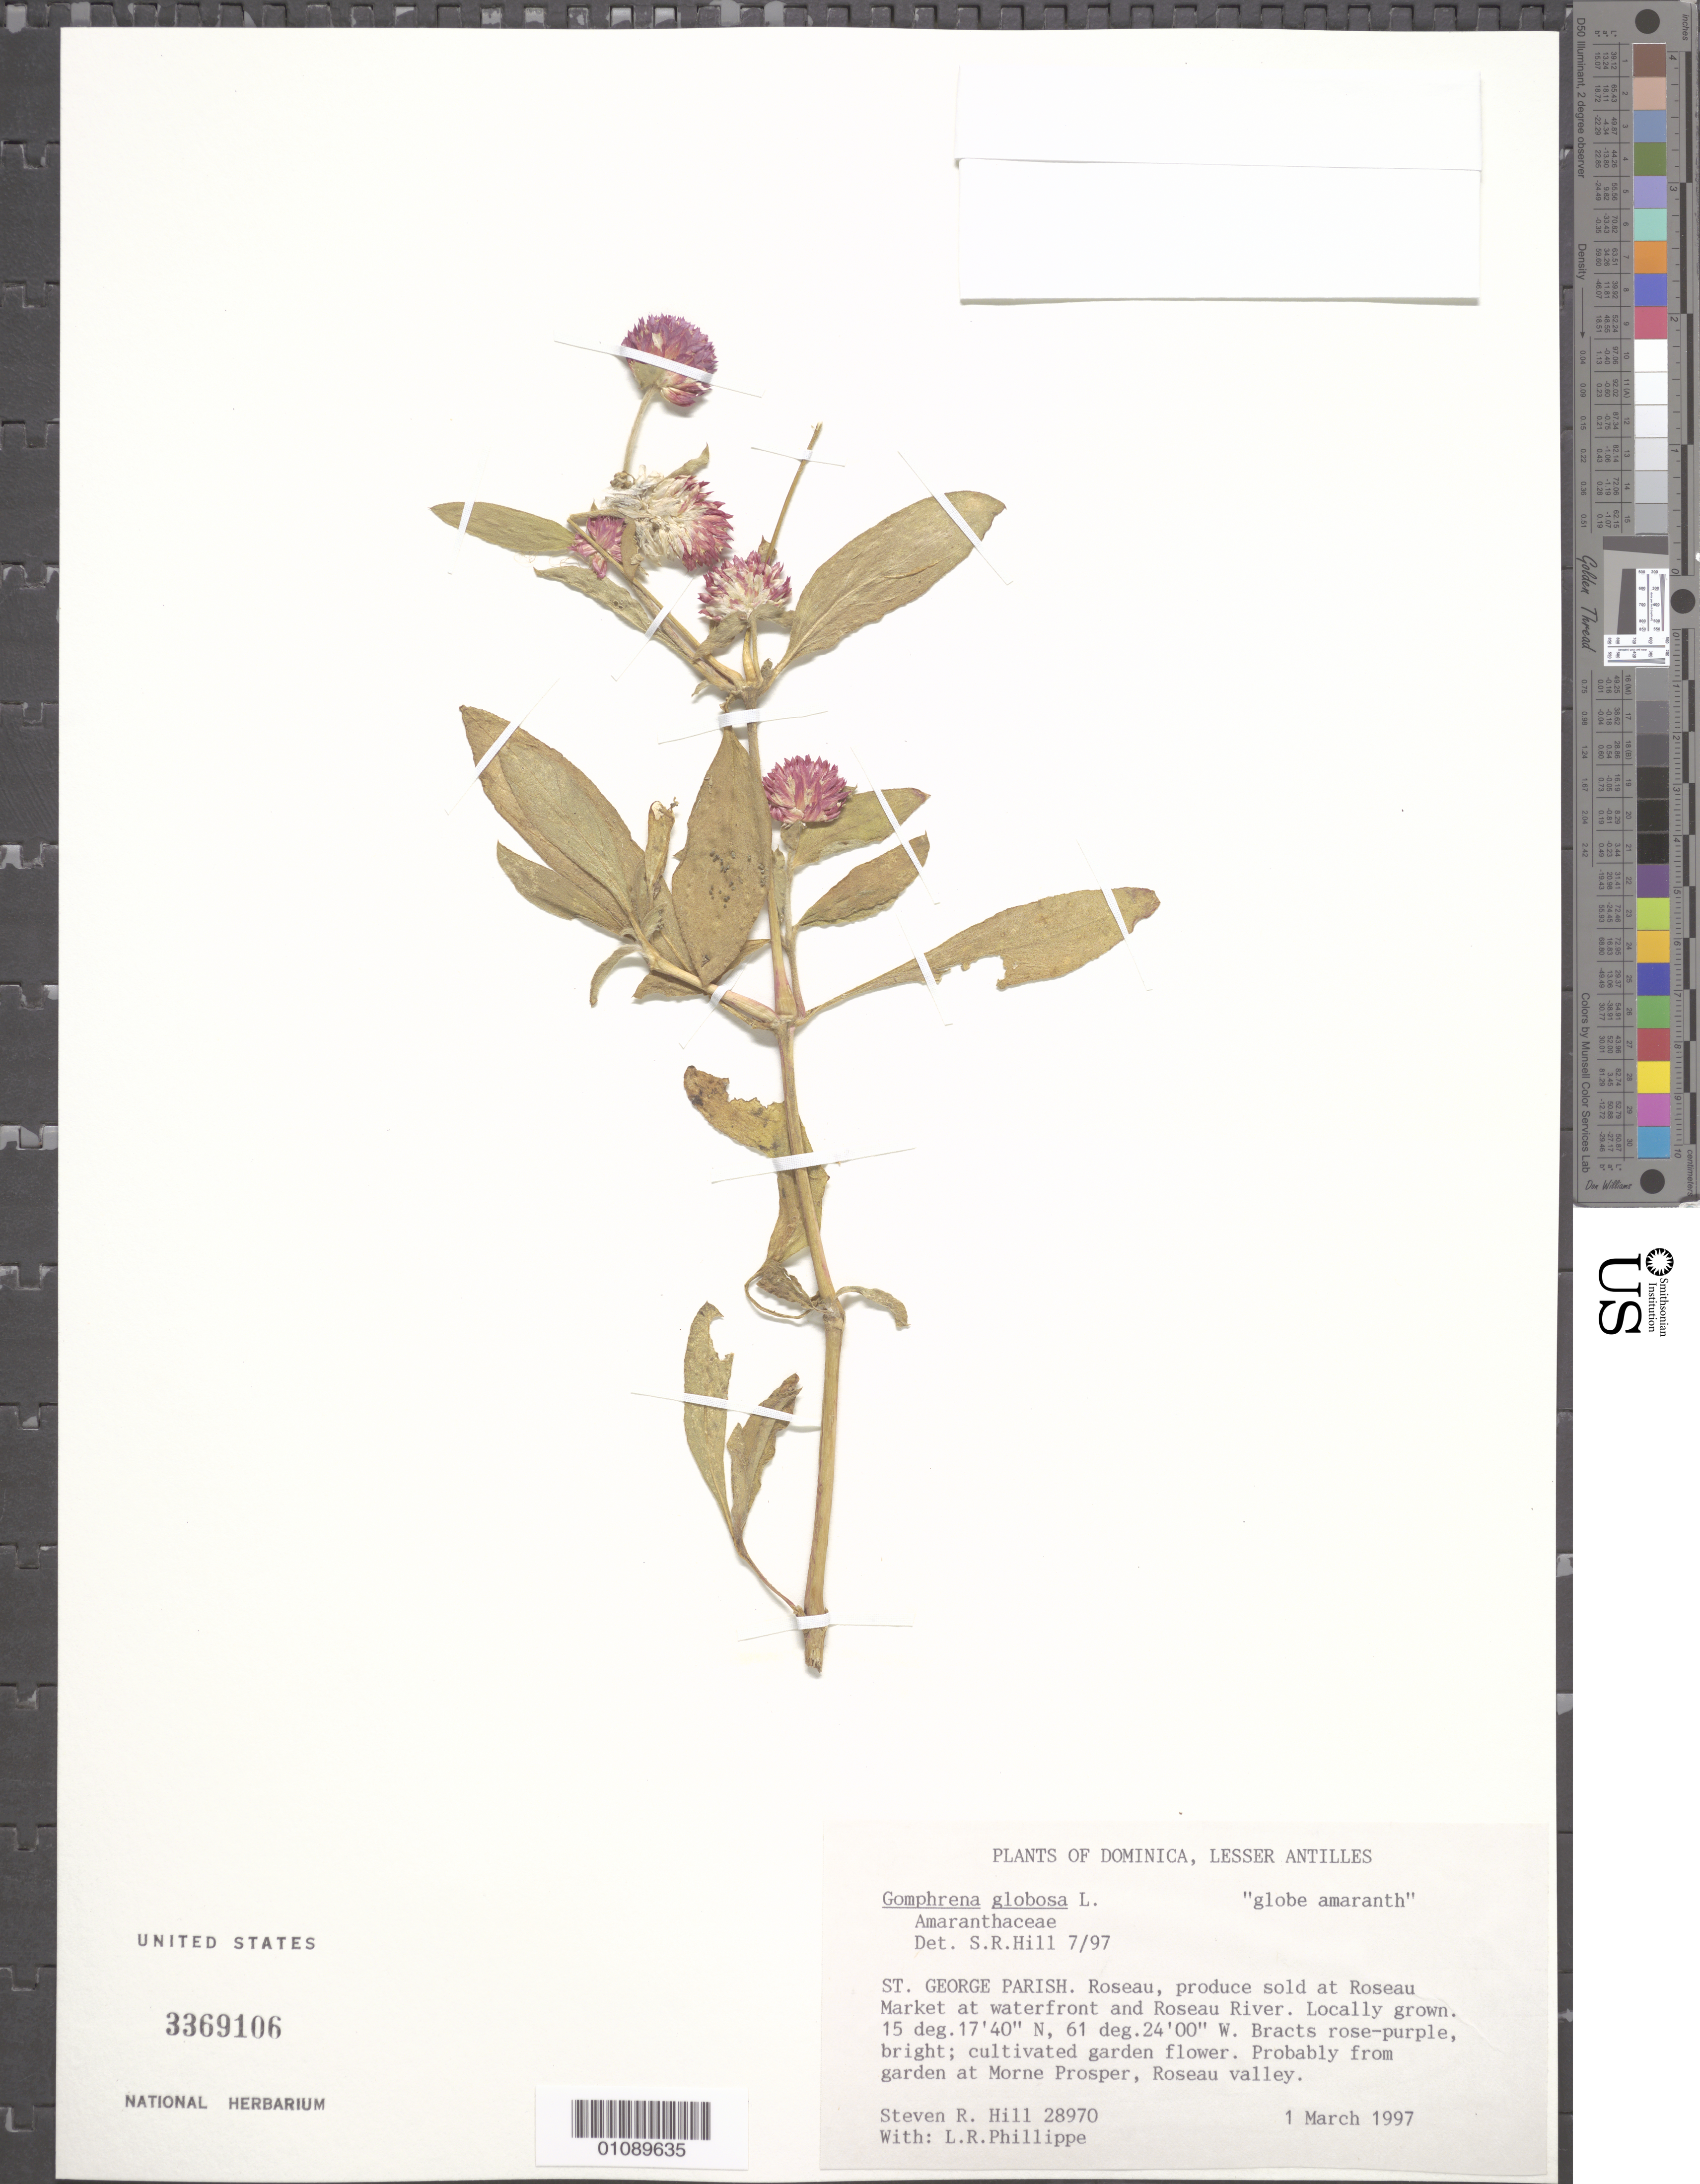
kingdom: Plantae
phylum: Tracheophyta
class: Magnoliopsida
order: Caryophyllales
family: Amaranthaceae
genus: Gomphrena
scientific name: Gomphrena globosa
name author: L.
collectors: L. Phillippe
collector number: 28970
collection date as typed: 01 Mar 1997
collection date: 1997-03-01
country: Dominica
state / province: St. George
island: Dominica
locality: St. George Parish. Roseau. Probably from garden at Morne Prosper, Roseau Valley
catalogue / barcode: US 2269106